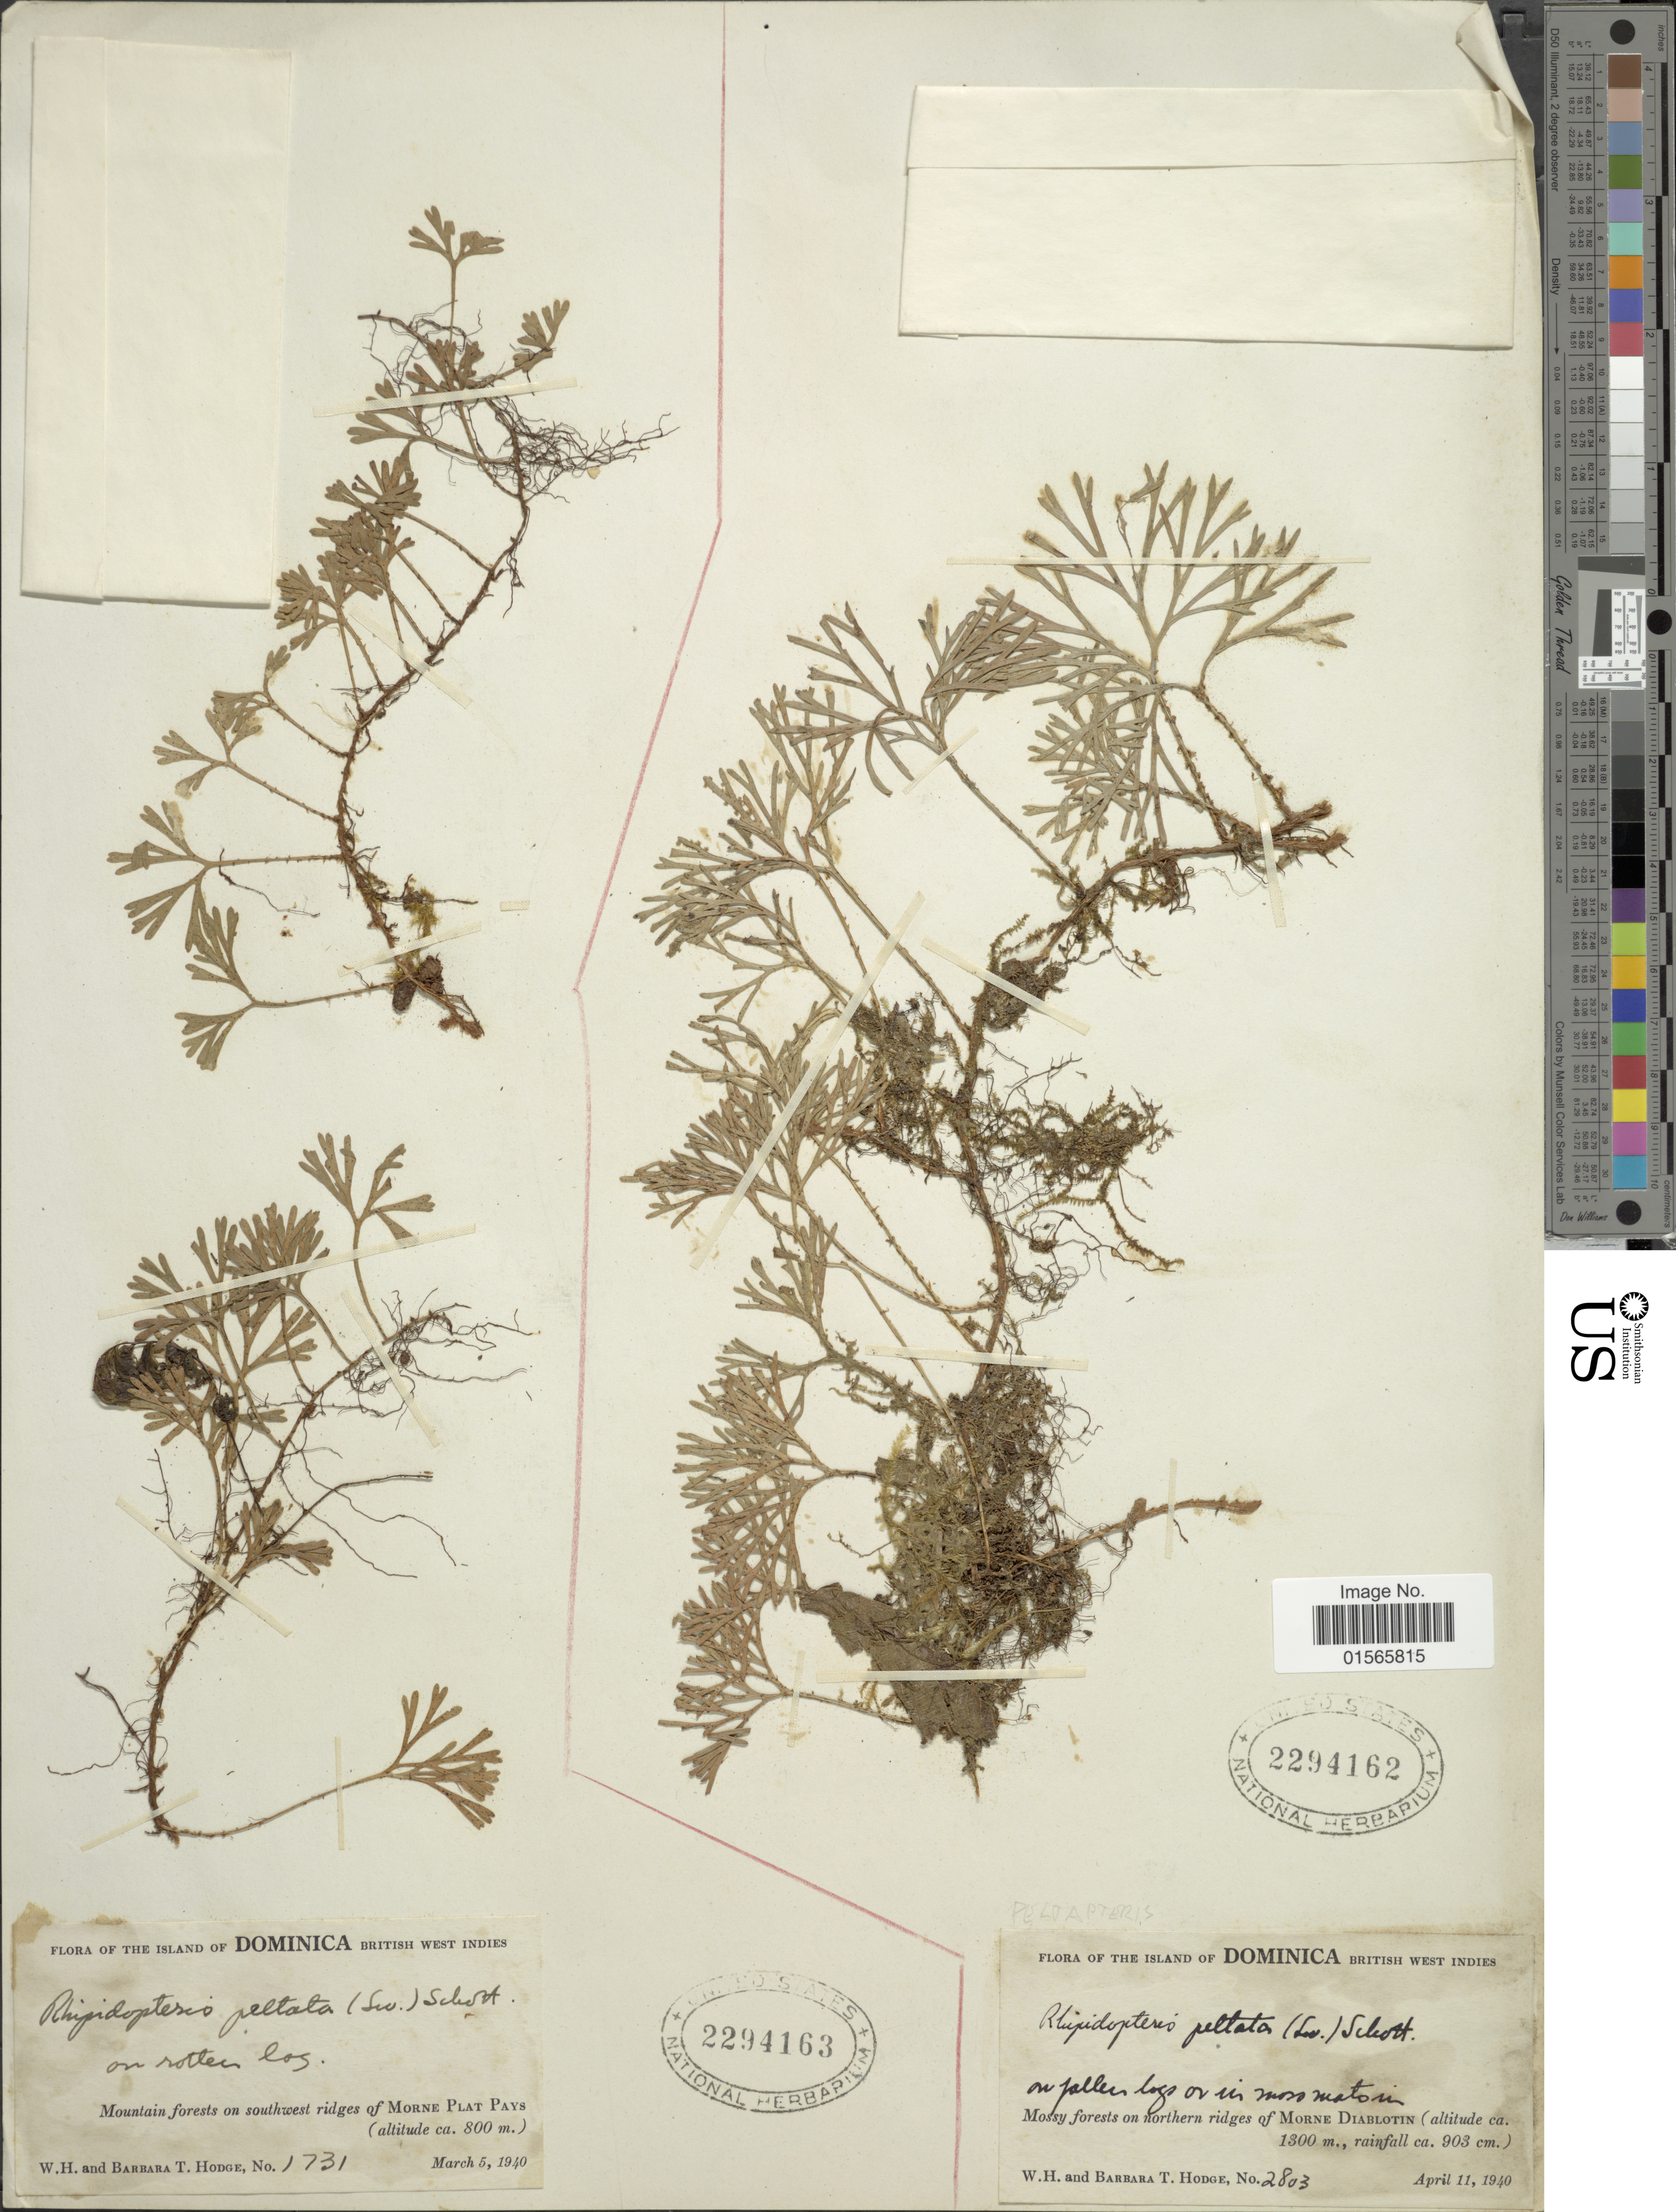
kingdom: Plantae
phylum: Tracheophyta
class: Polypodiopsida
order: Polypodiales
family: Dryopteridaceae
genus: Elaphoglossum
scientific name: Elaphoglossum peltatum f. peltatum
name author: (Sw.) Urb.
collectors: W. Hodge & B. Hodge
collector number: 1731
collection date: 1940-03-05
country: Dominica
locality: The Island of Dominica British West Indies, Mountain forest on southwest ridges of Morne Plat Pays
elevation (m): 800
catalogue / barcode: US 2294163-2